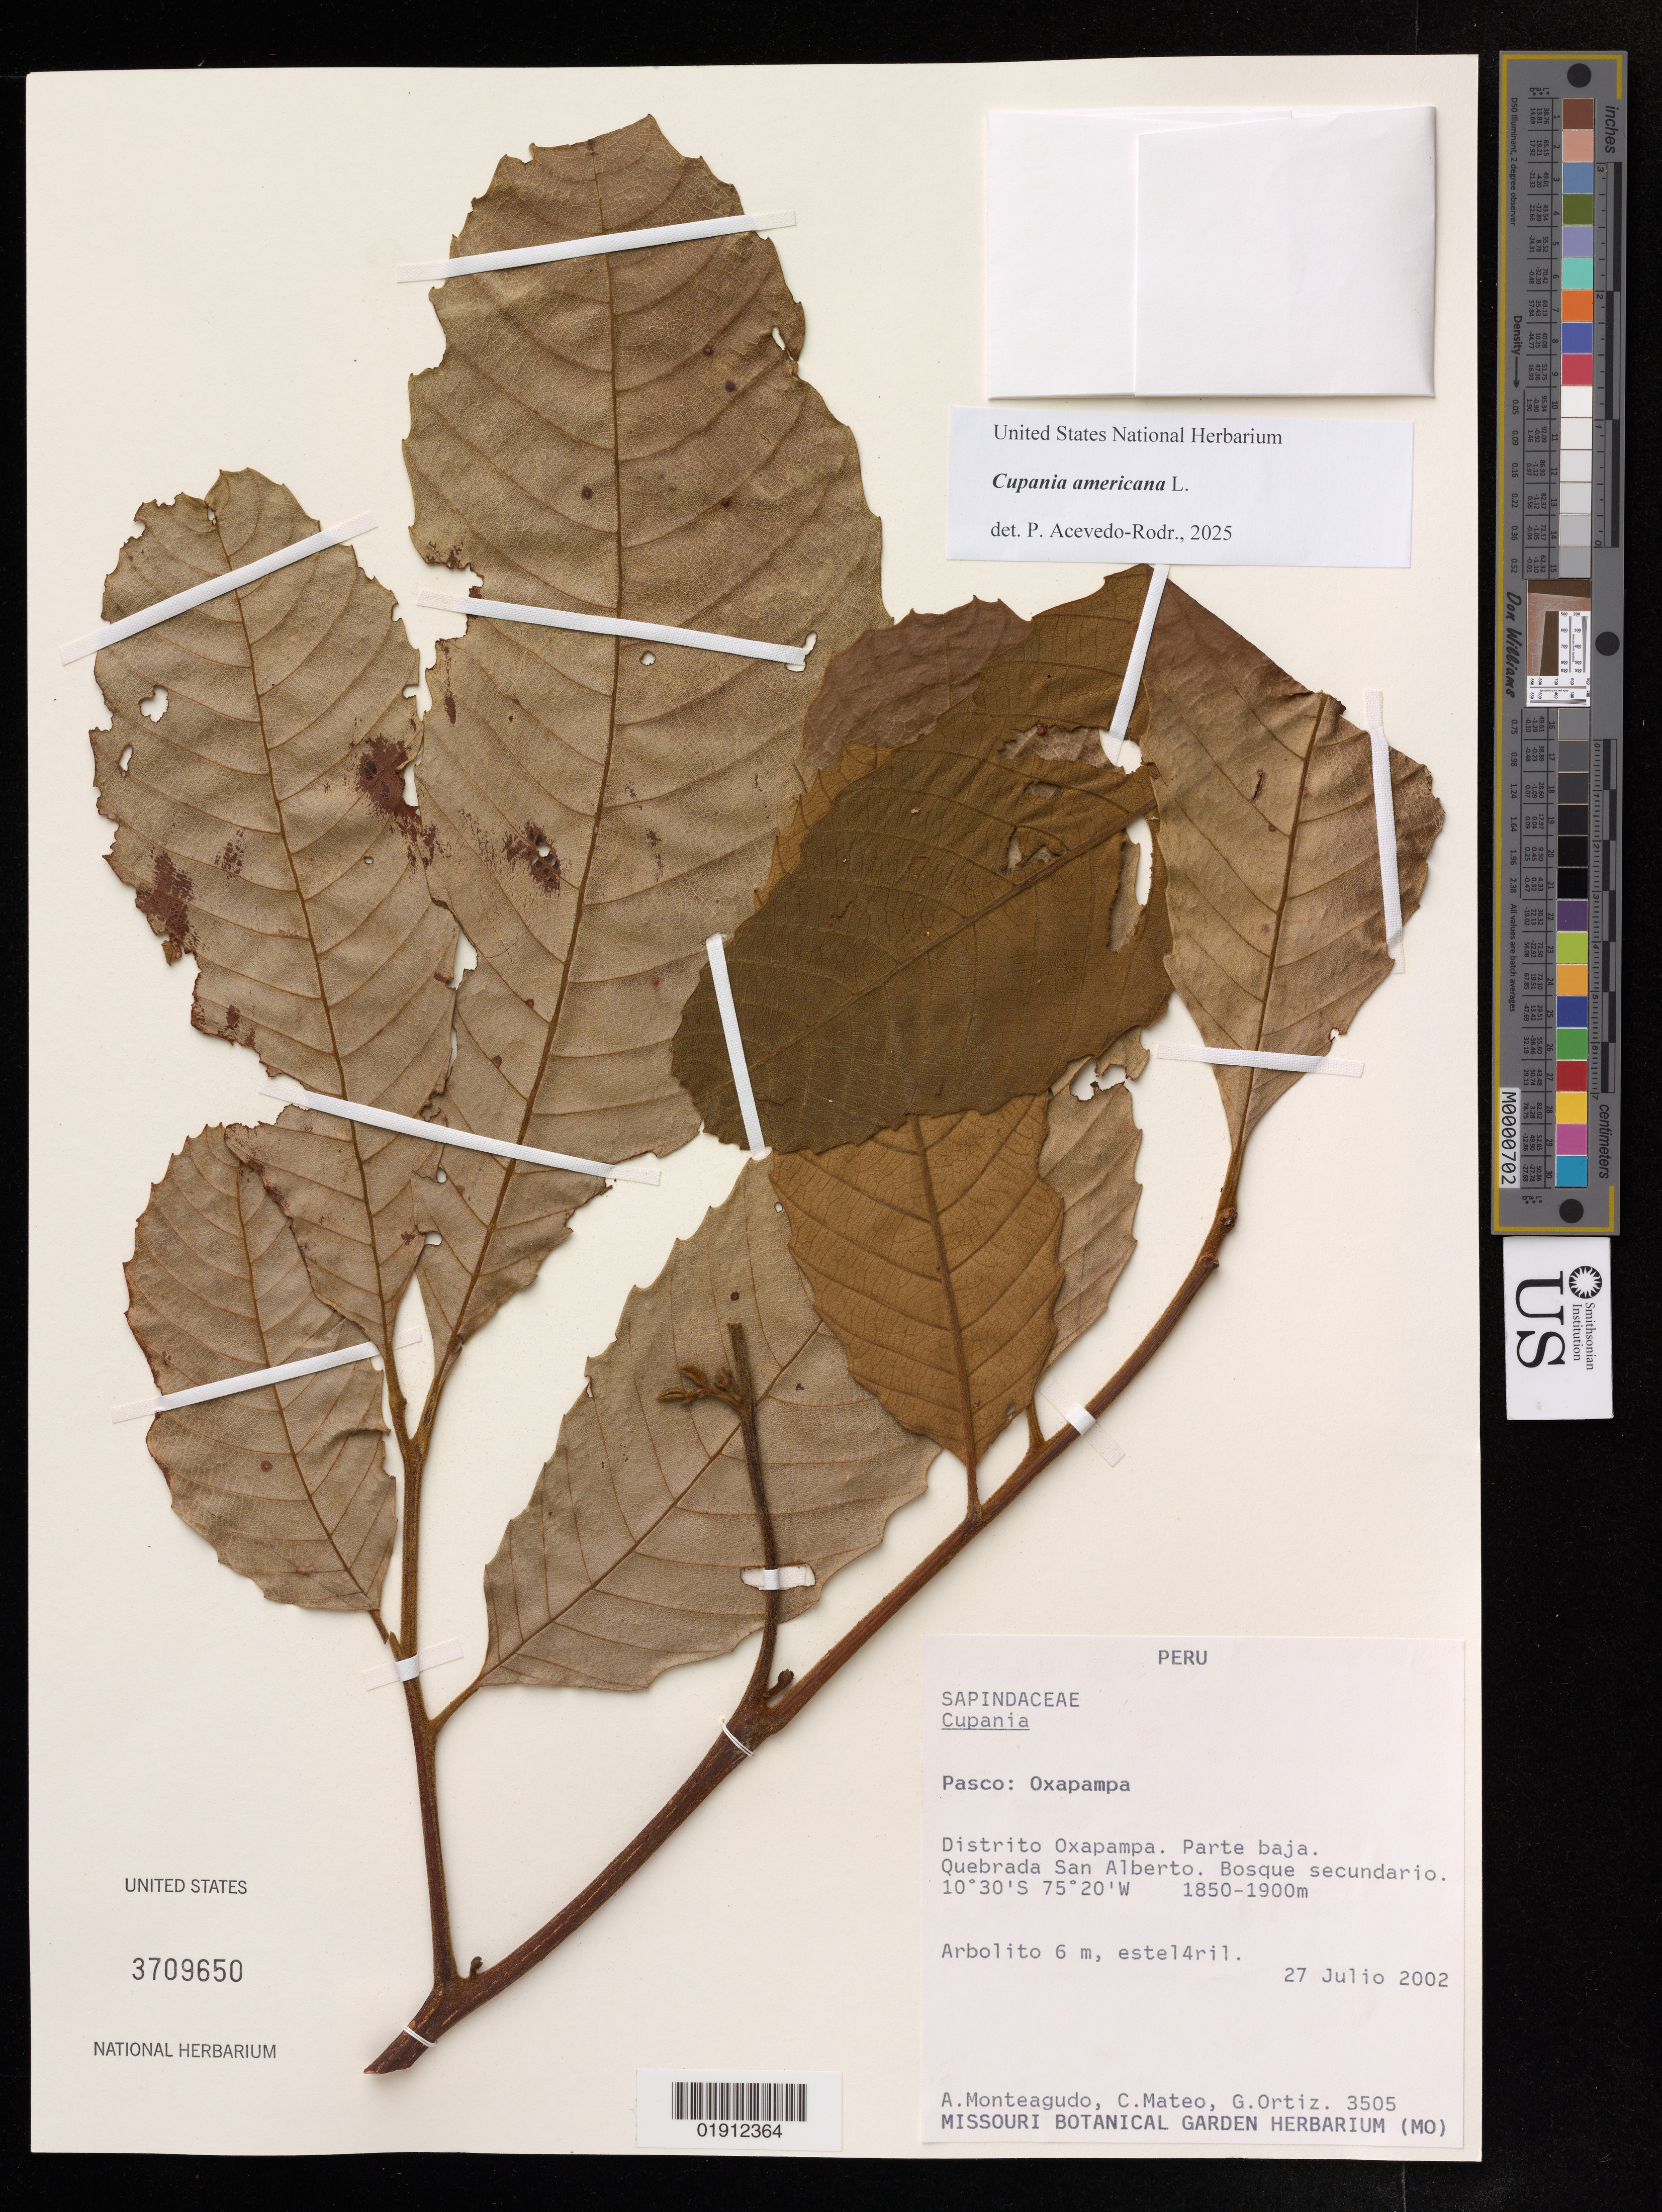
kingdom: Plantae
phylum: Tracheophyta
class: Magnoliopsida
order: Sapindales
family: Sapindaceae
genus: Cupania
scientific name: Cupania americana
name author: L.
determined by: Acevedo-Rodriguez, P., (US), Smithsonian Institution - National Museum of Natural History (UNITED STATES)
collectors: A. Monteagudo, C. Mateo & G. Ortiz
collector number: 3505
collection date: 2002-07-27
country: Peru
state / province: Pasco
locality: Oxapampa, Distrito Oxapampa. Parte baja. Quebrada San Alberto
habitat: Bosque secundario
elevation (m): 1850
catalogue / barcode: US 3709650